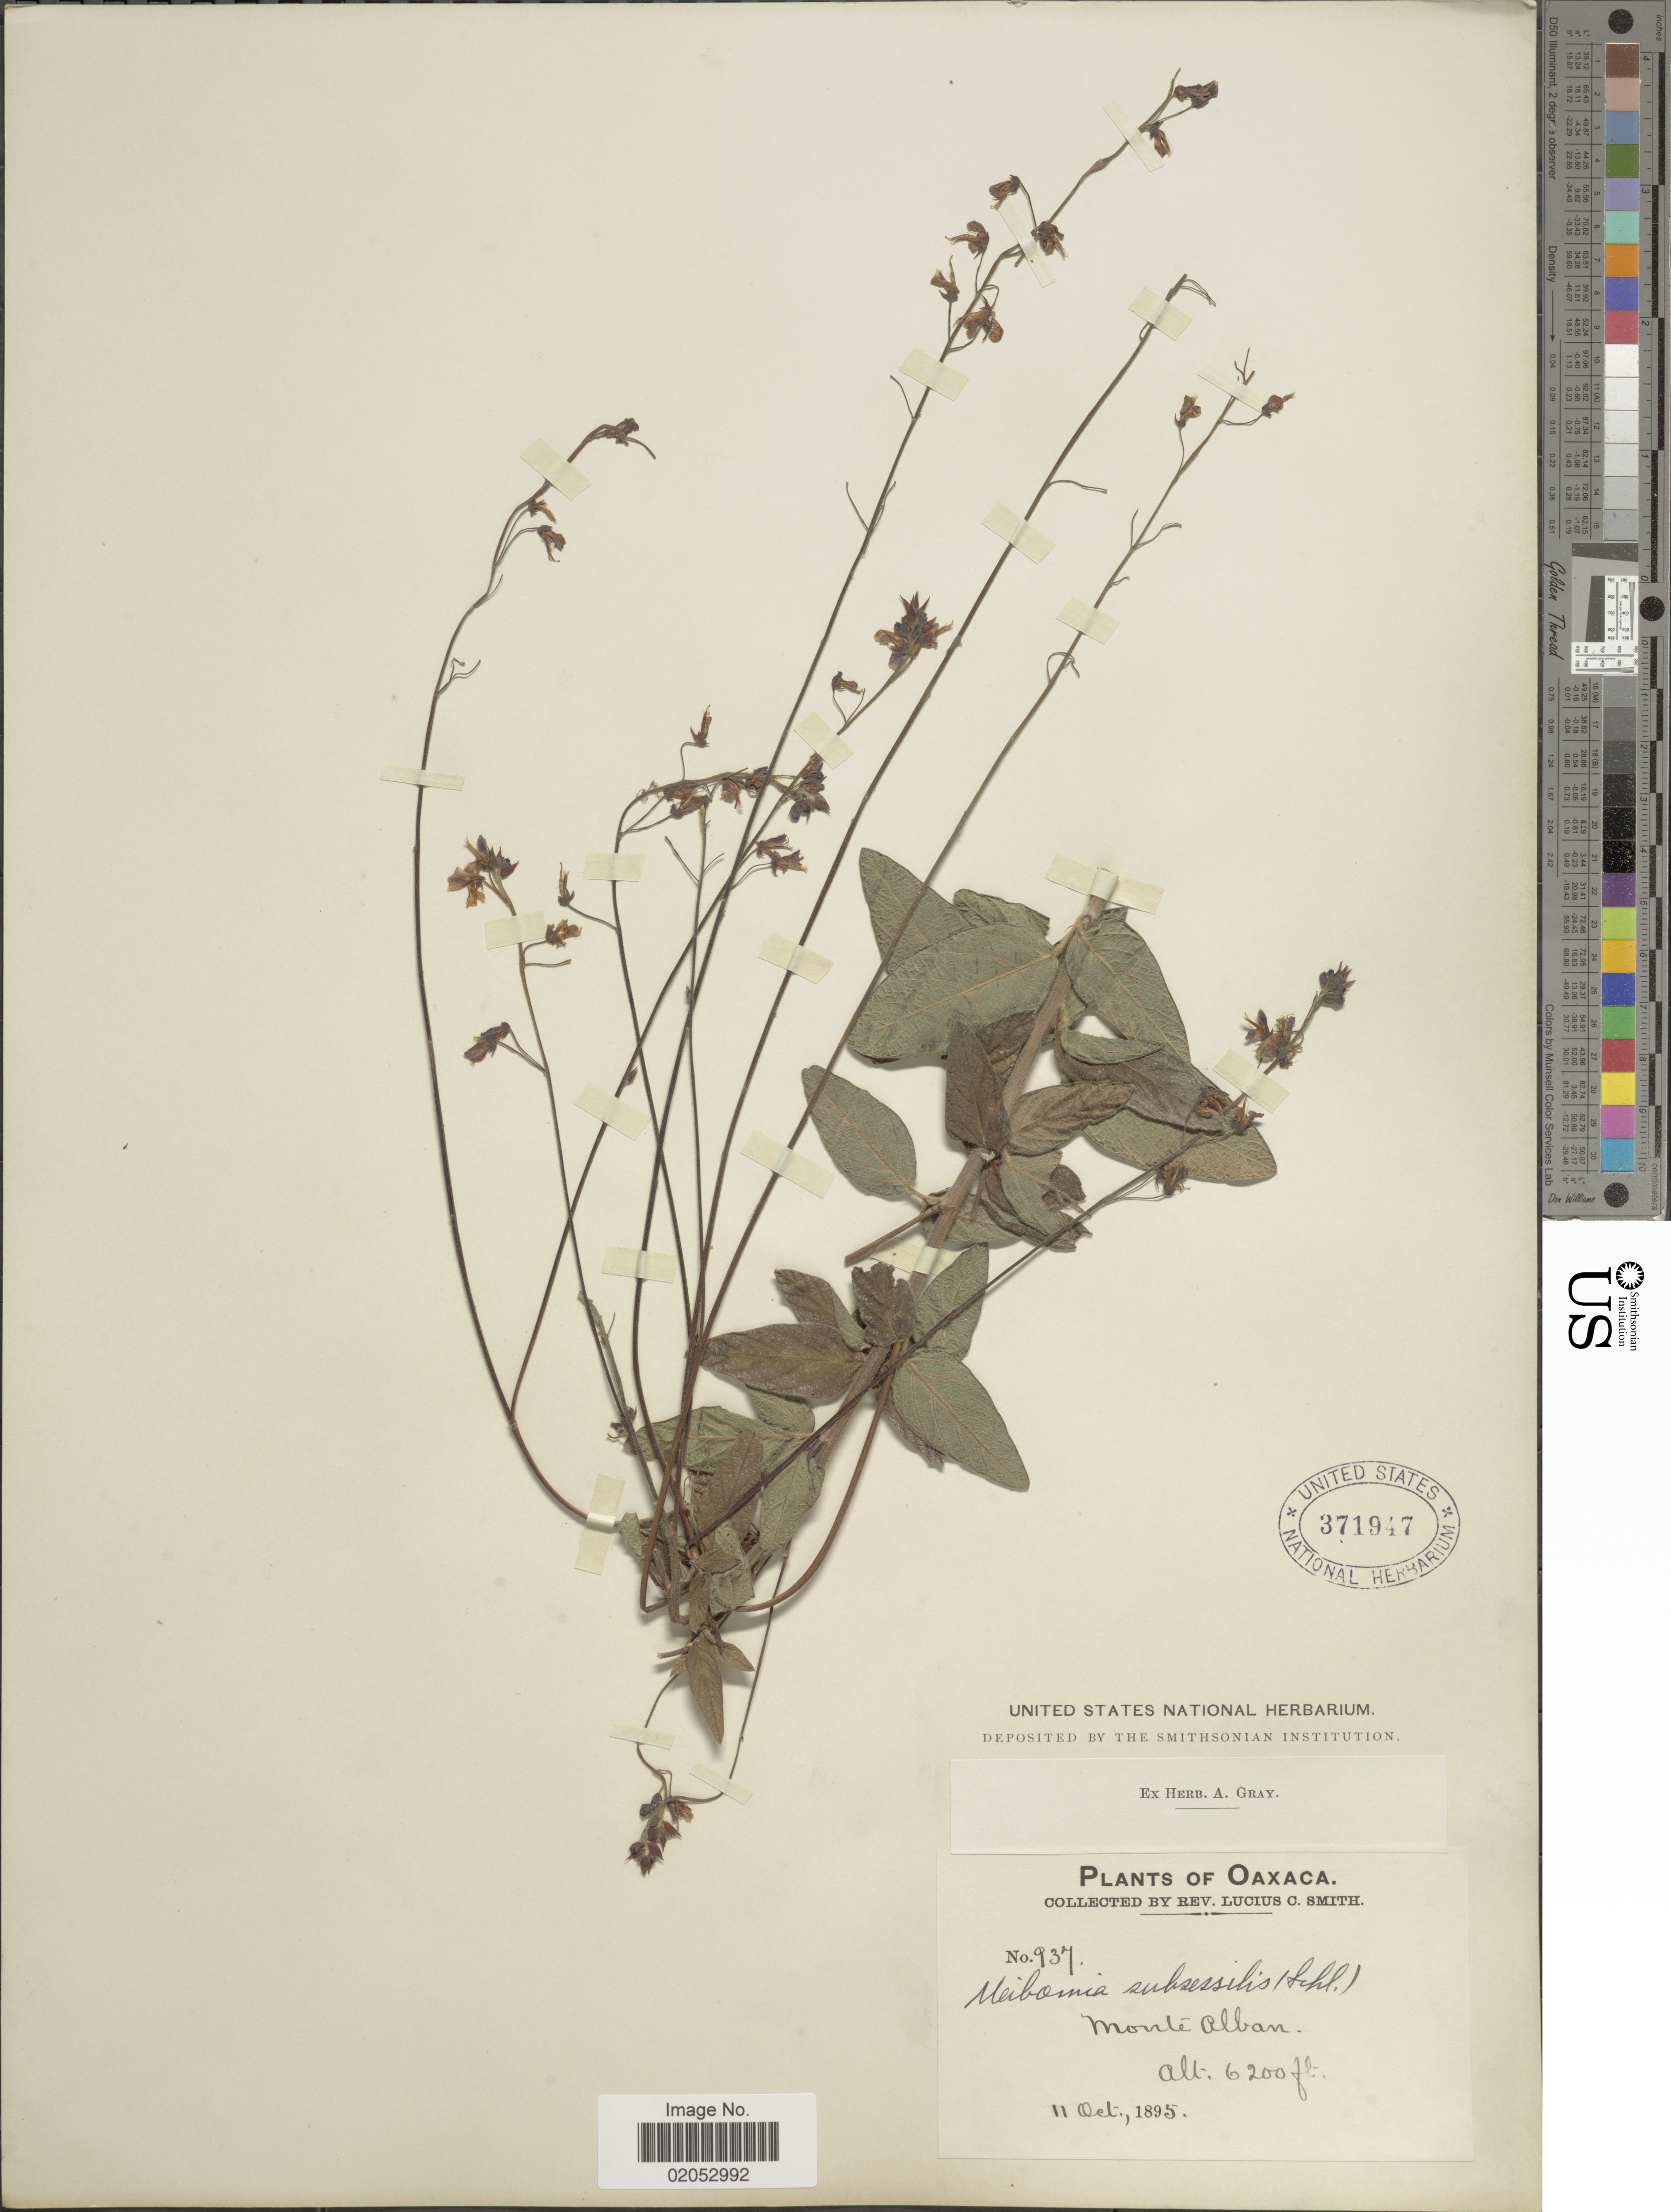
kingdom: Plantae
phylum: Tracheophyta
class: Magnoliopsida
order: Fabales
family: Fabaceae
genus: Desmodium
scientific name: Desmodium subsessile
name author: Seaton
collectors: L. C. Smith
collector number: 937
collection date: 1895-10-11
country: Mexico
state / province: Oaxaca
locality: Monte Alban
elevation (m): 1890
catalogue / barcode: US 371947